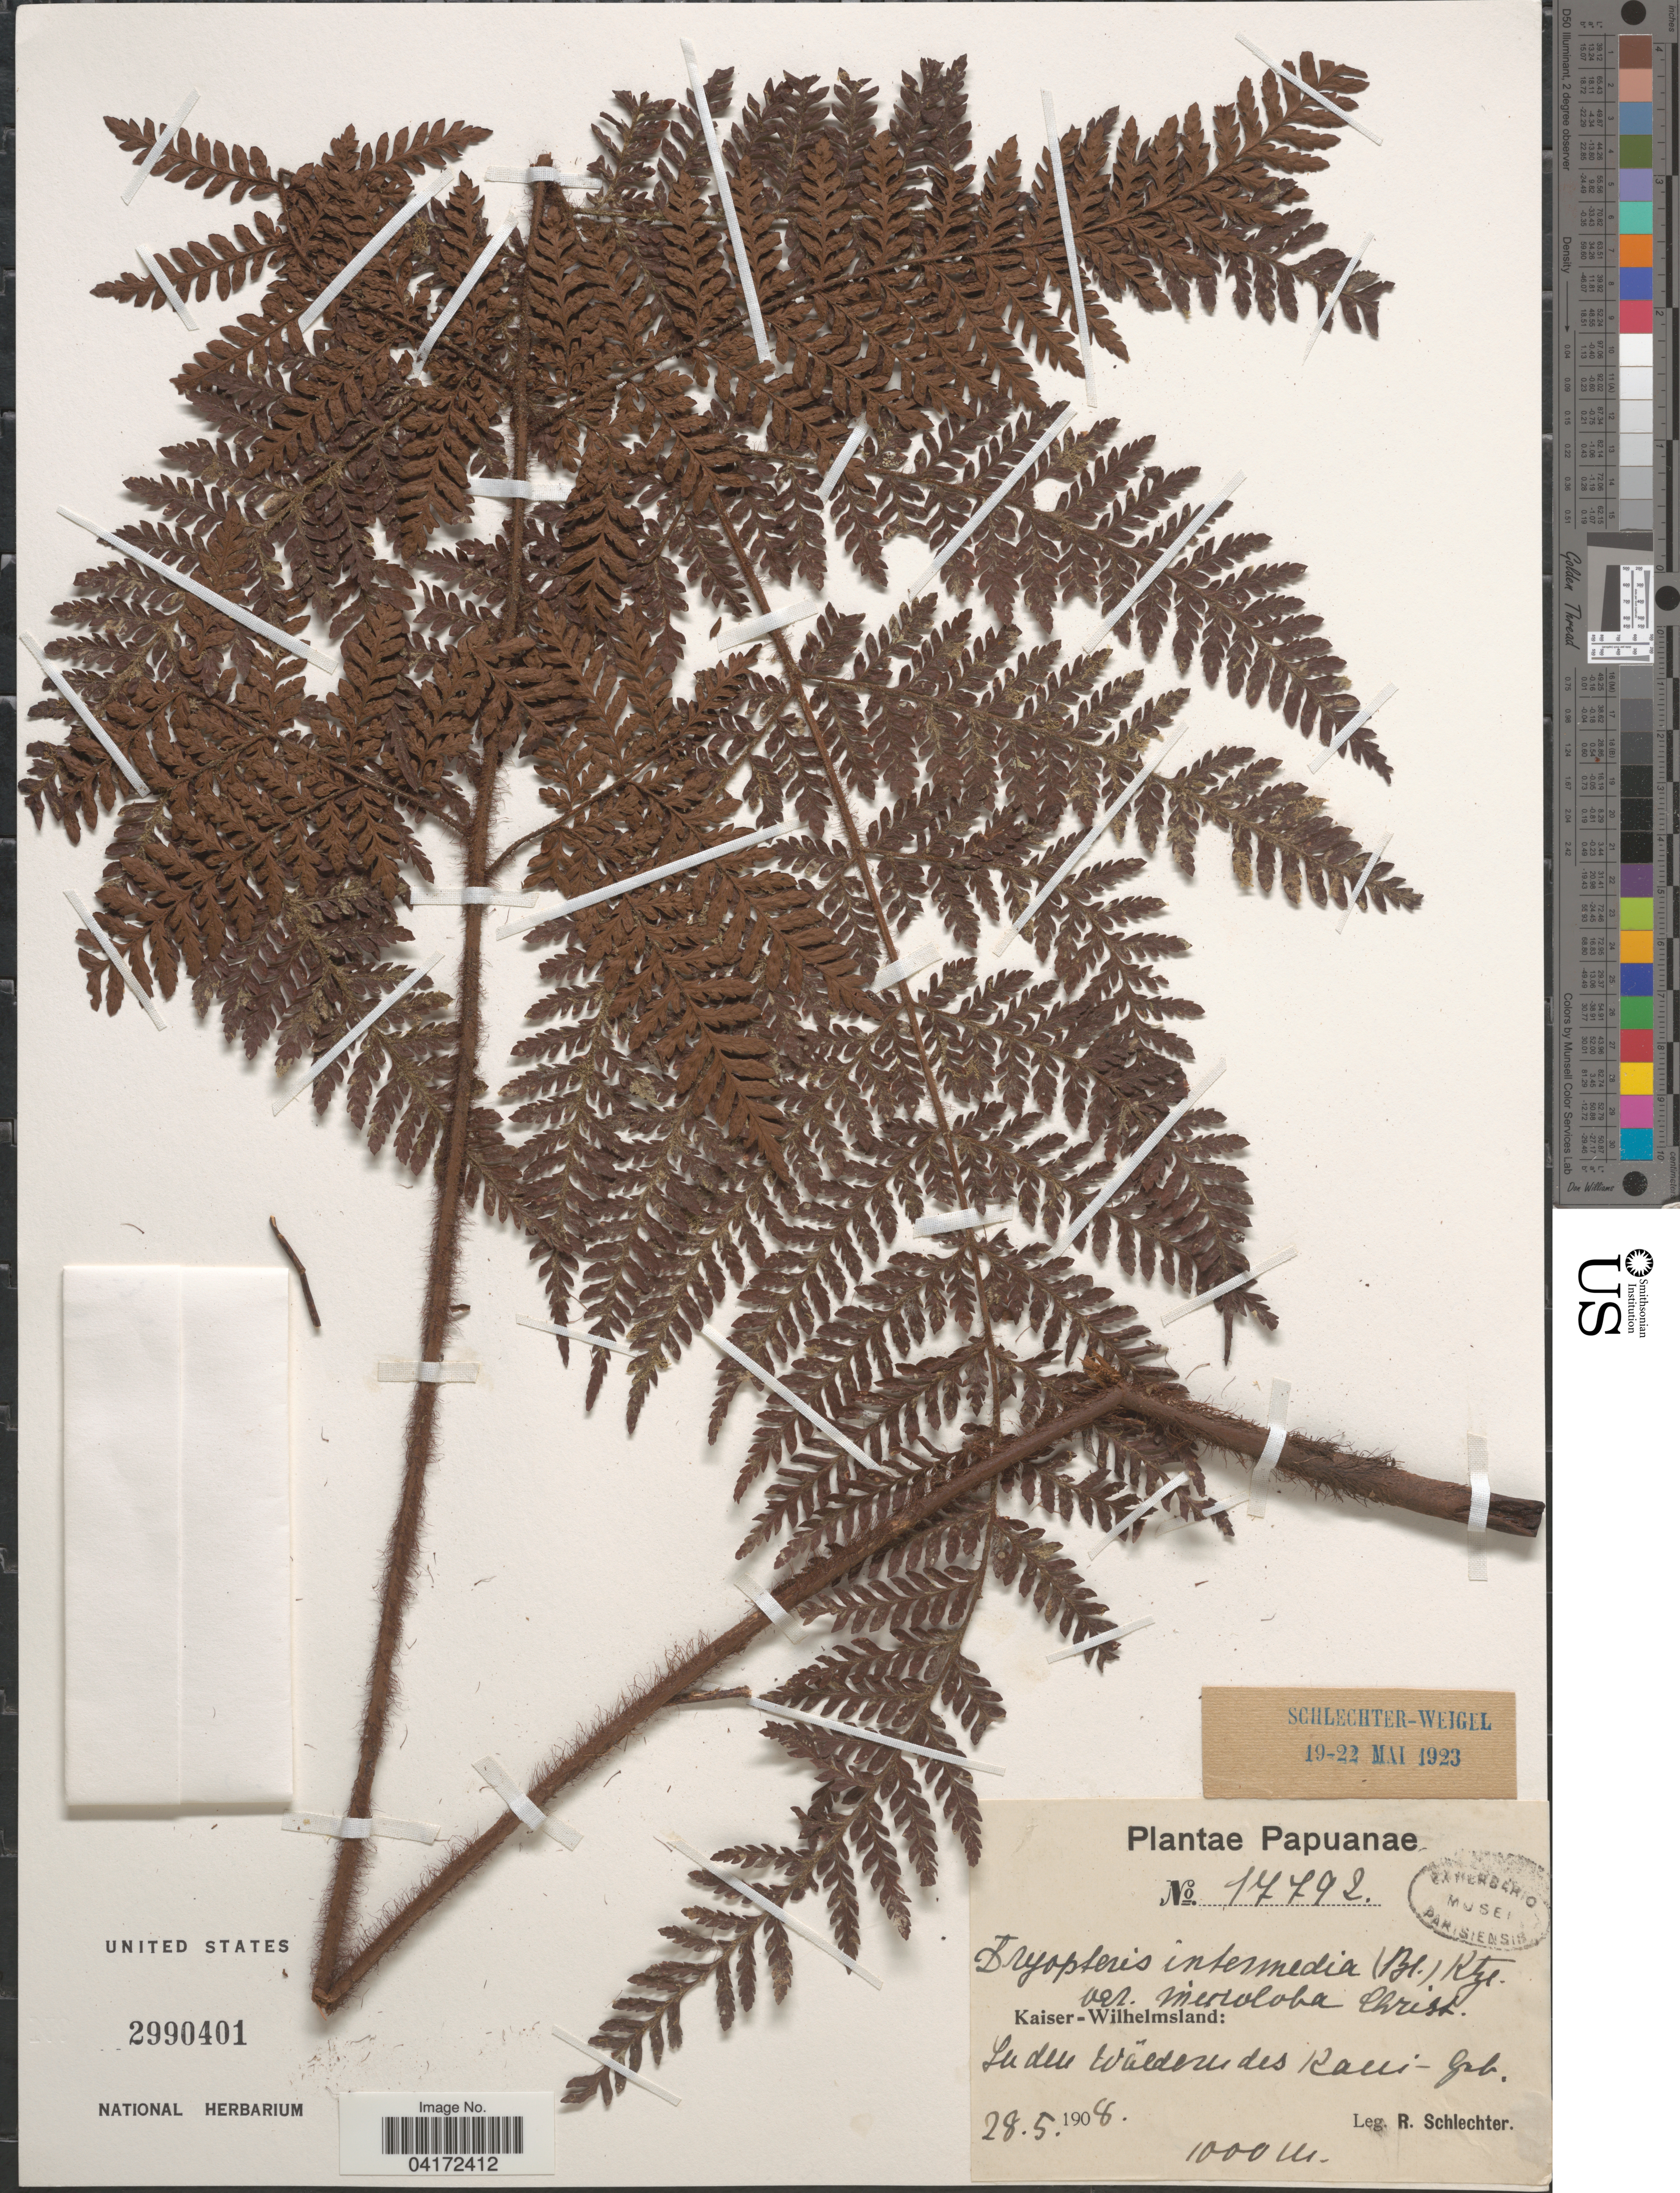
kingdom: Plantae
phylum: Tracheophyta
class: Polypodiopsida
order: Polypodiales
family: Dryopteridaceae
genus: Dryopteris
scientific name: Dryopteris intermedia var. microloba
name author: Christ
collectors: F. R. R. Schlechter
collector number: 17792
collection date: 1908-05-28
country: Papua New Guinea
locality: Papuanae. Kaiser-Wilhelmsland: In den Wäldern des Rani [interpreted]-Geb.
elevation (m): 1000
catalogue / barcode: US 2990401